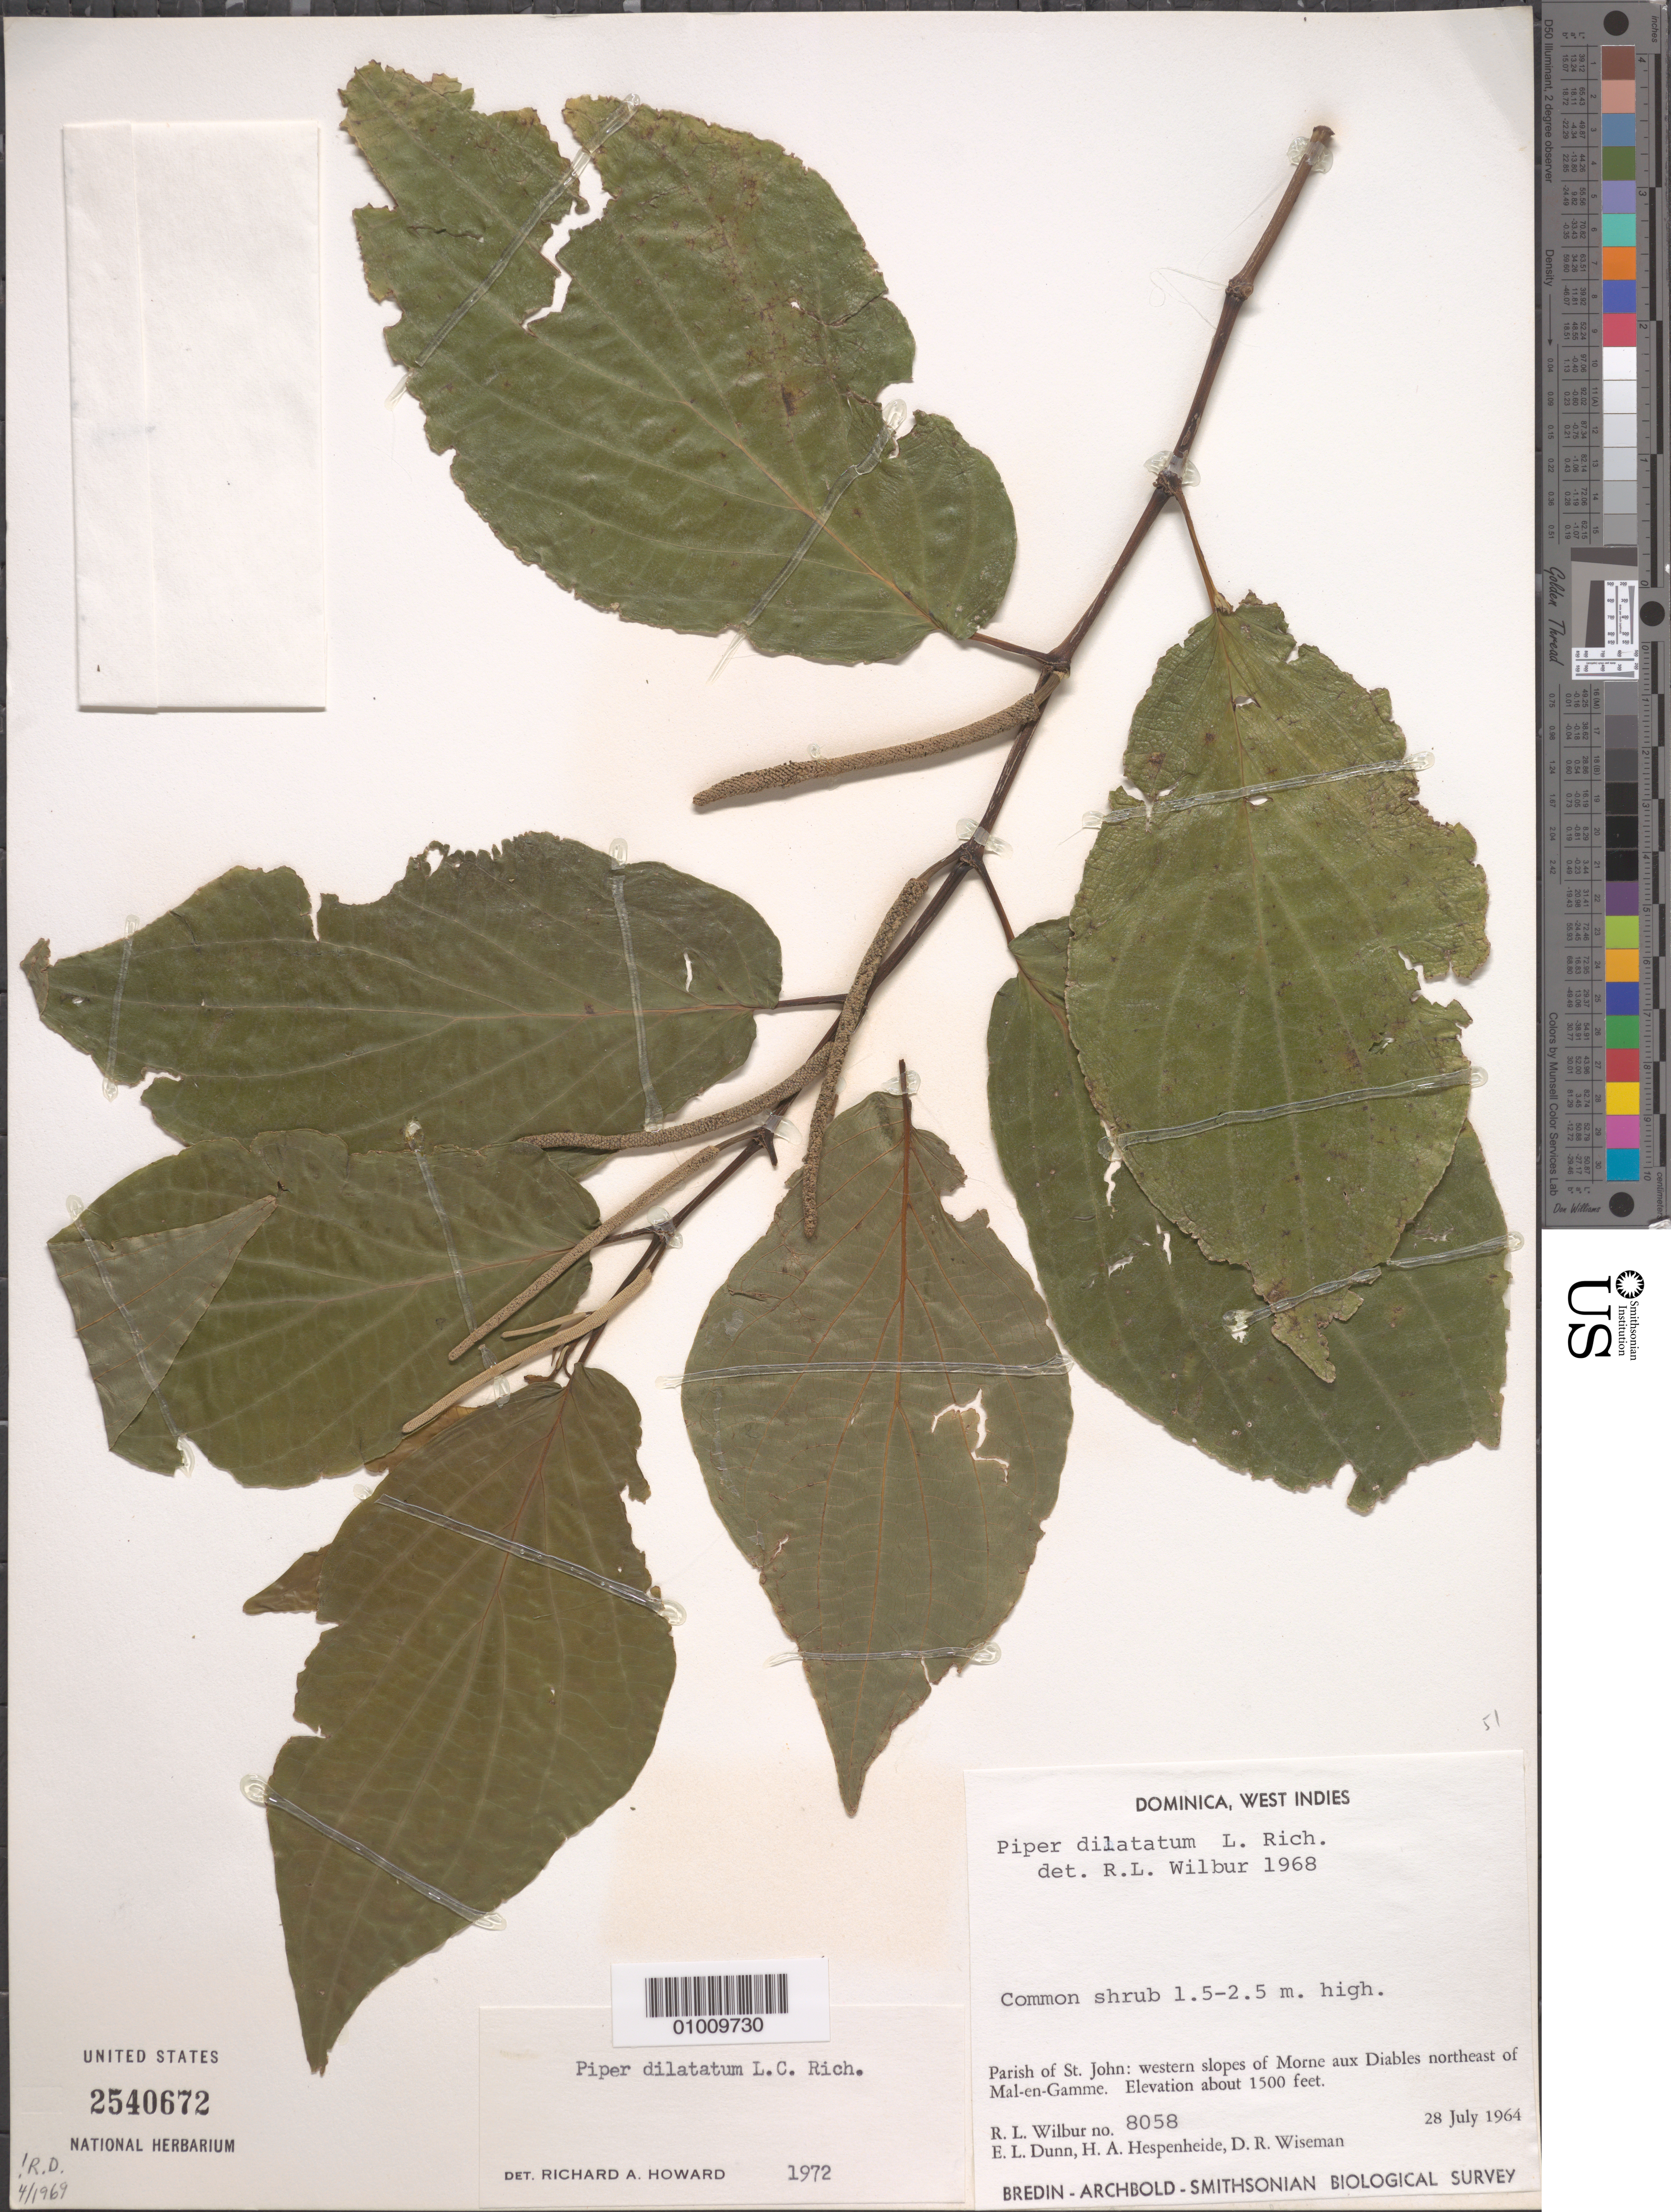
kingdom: Plantae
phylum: Tracheophyta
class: Magnoliopsida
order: Piperales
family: Piperaceae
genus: Piper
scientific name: Piper dilatatum var. dilatatum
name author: Rich.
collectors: R. L. Wilbur, E. Dunn, H. A. Hespenheide & D. R. Wiseman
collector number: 8058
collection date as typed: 28 Jul 1964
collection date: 1964-07-28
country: Dominica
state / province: St. John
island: Dominica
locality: Parish of St. John: Western slopes of Morne aux NE of Mal-en-Gamme.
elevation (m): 457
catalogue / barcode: US 2540672